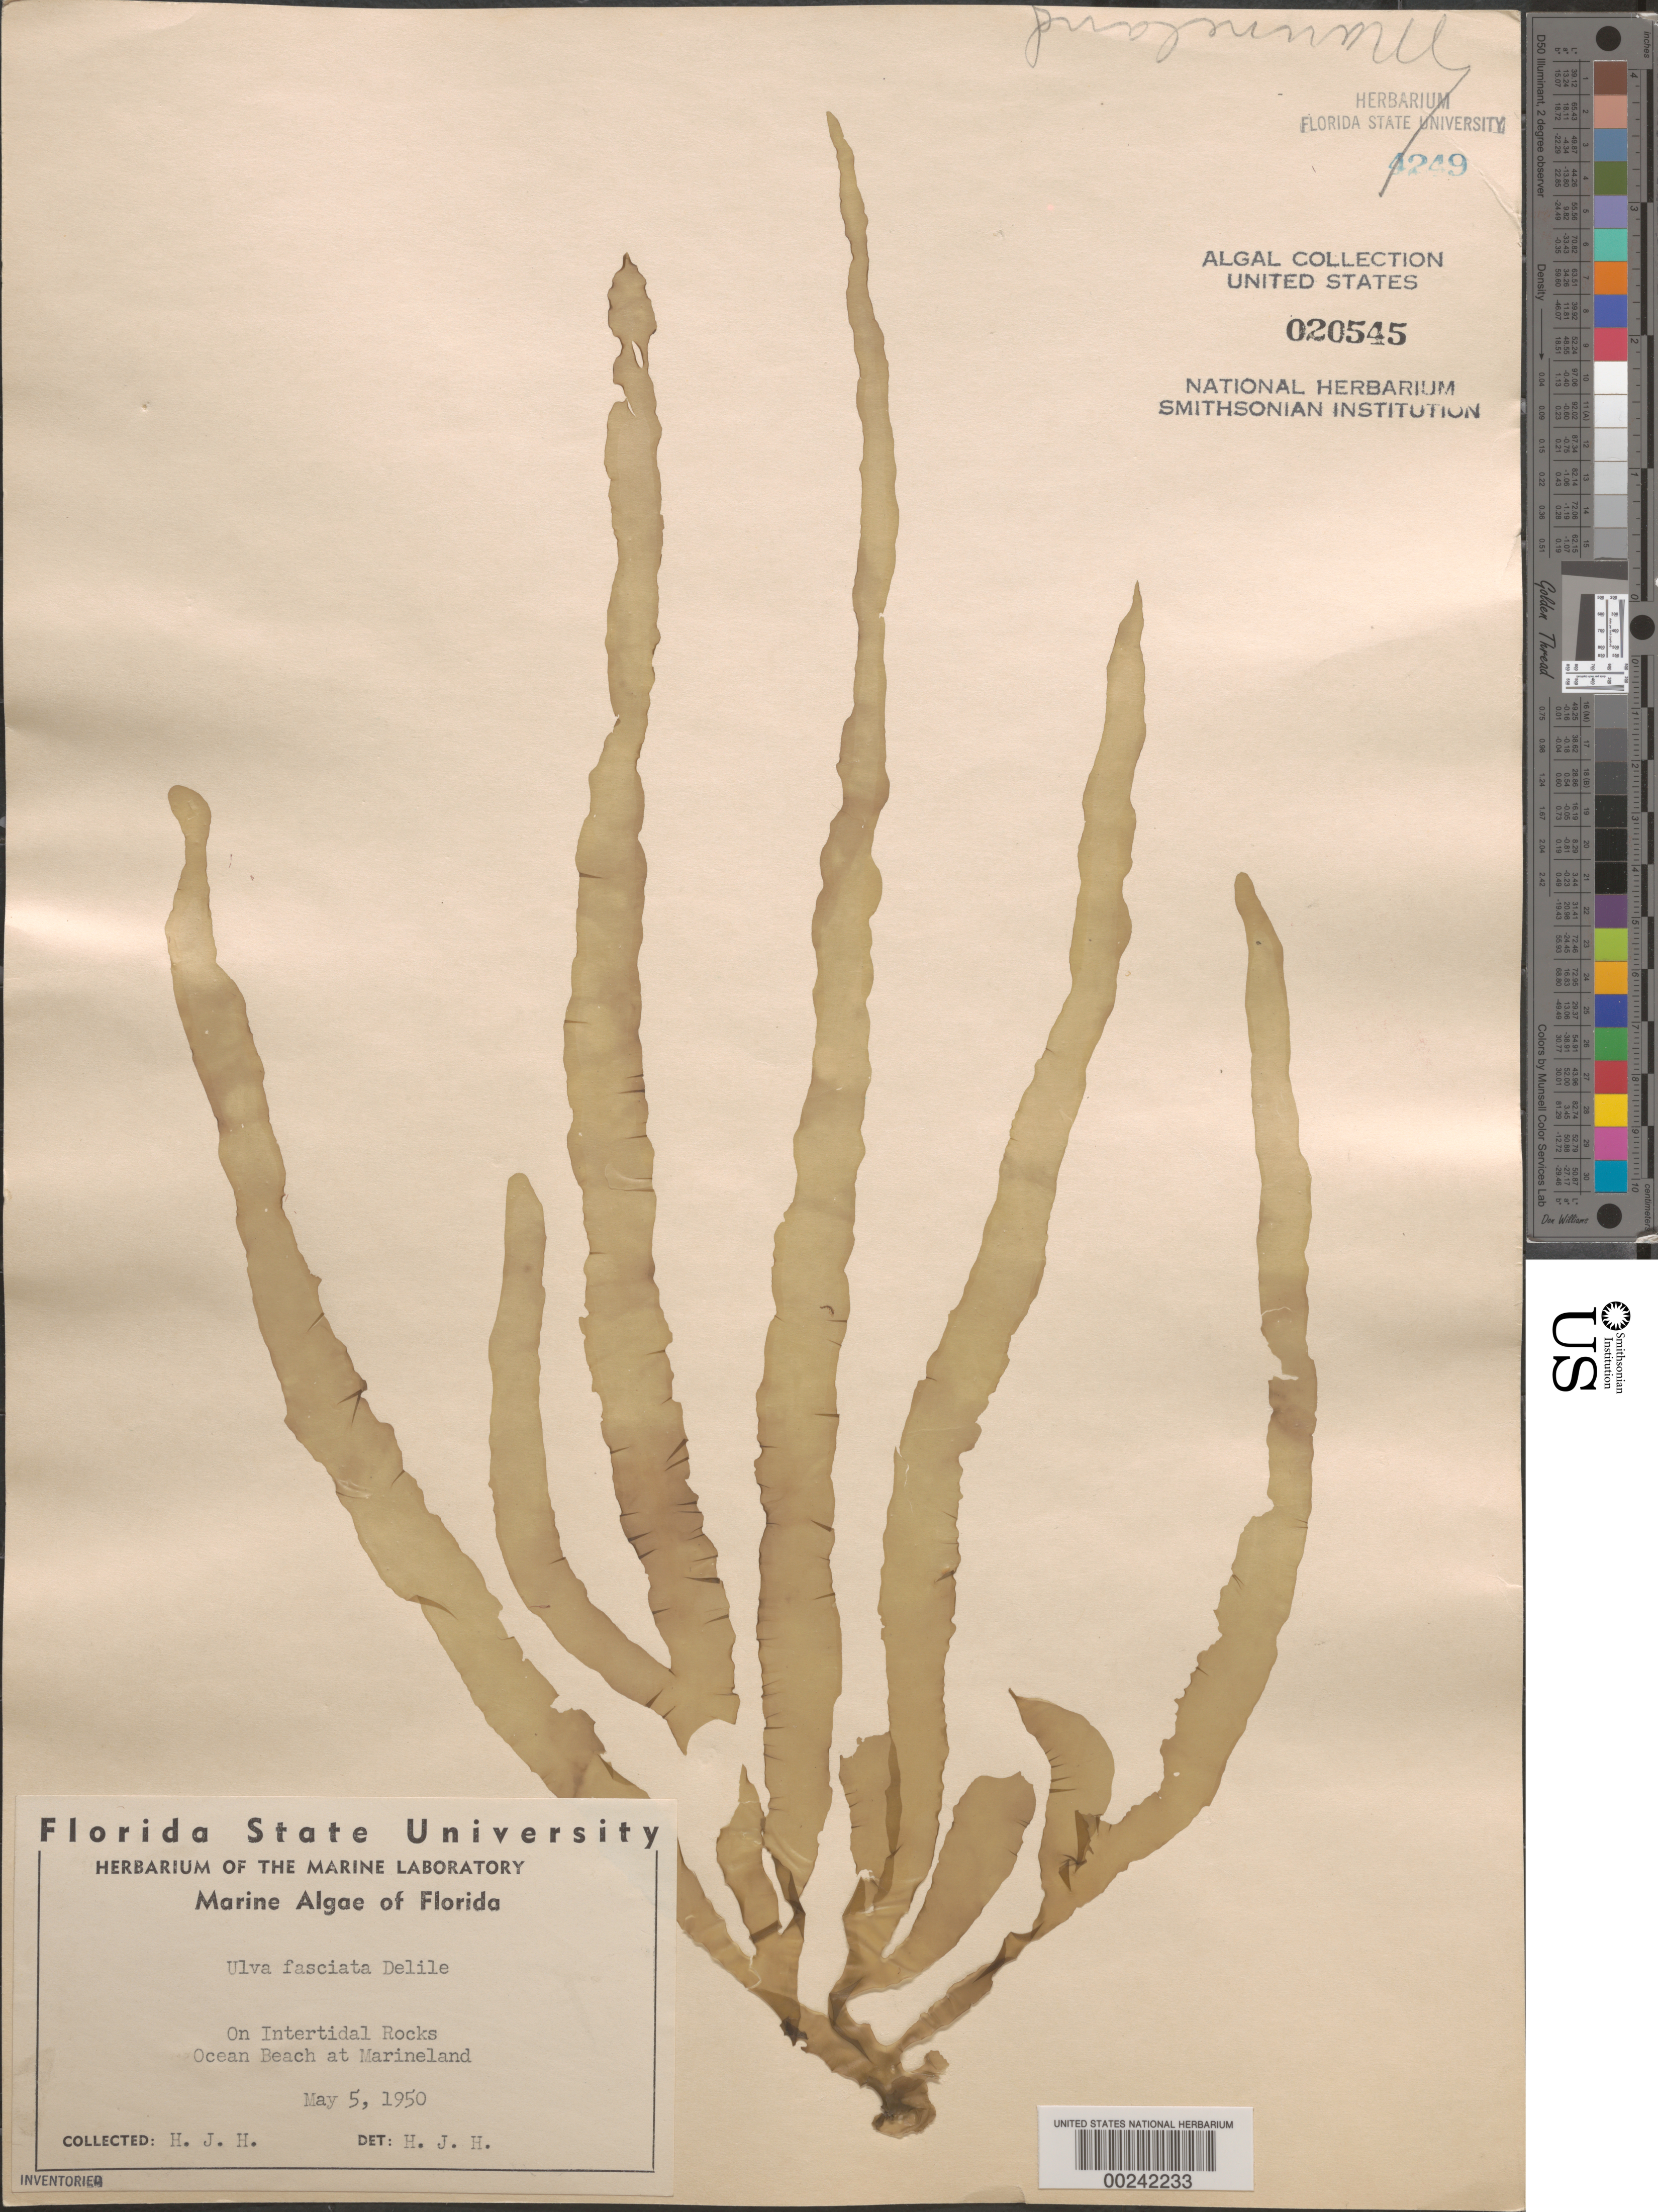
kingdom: Plantae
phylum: Chlorophyta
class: Ulvophyceae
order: Ulvales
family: Ulvaceae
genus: Ulva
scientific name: Ulva lactuca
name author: L.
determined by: Algae name updating Project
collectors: H. J. Humm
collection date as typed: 05 May 1950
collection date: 1950-05-05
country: United States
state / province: Florida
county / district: Flagler County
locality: Marineland ocean beach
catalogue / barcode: US 20545